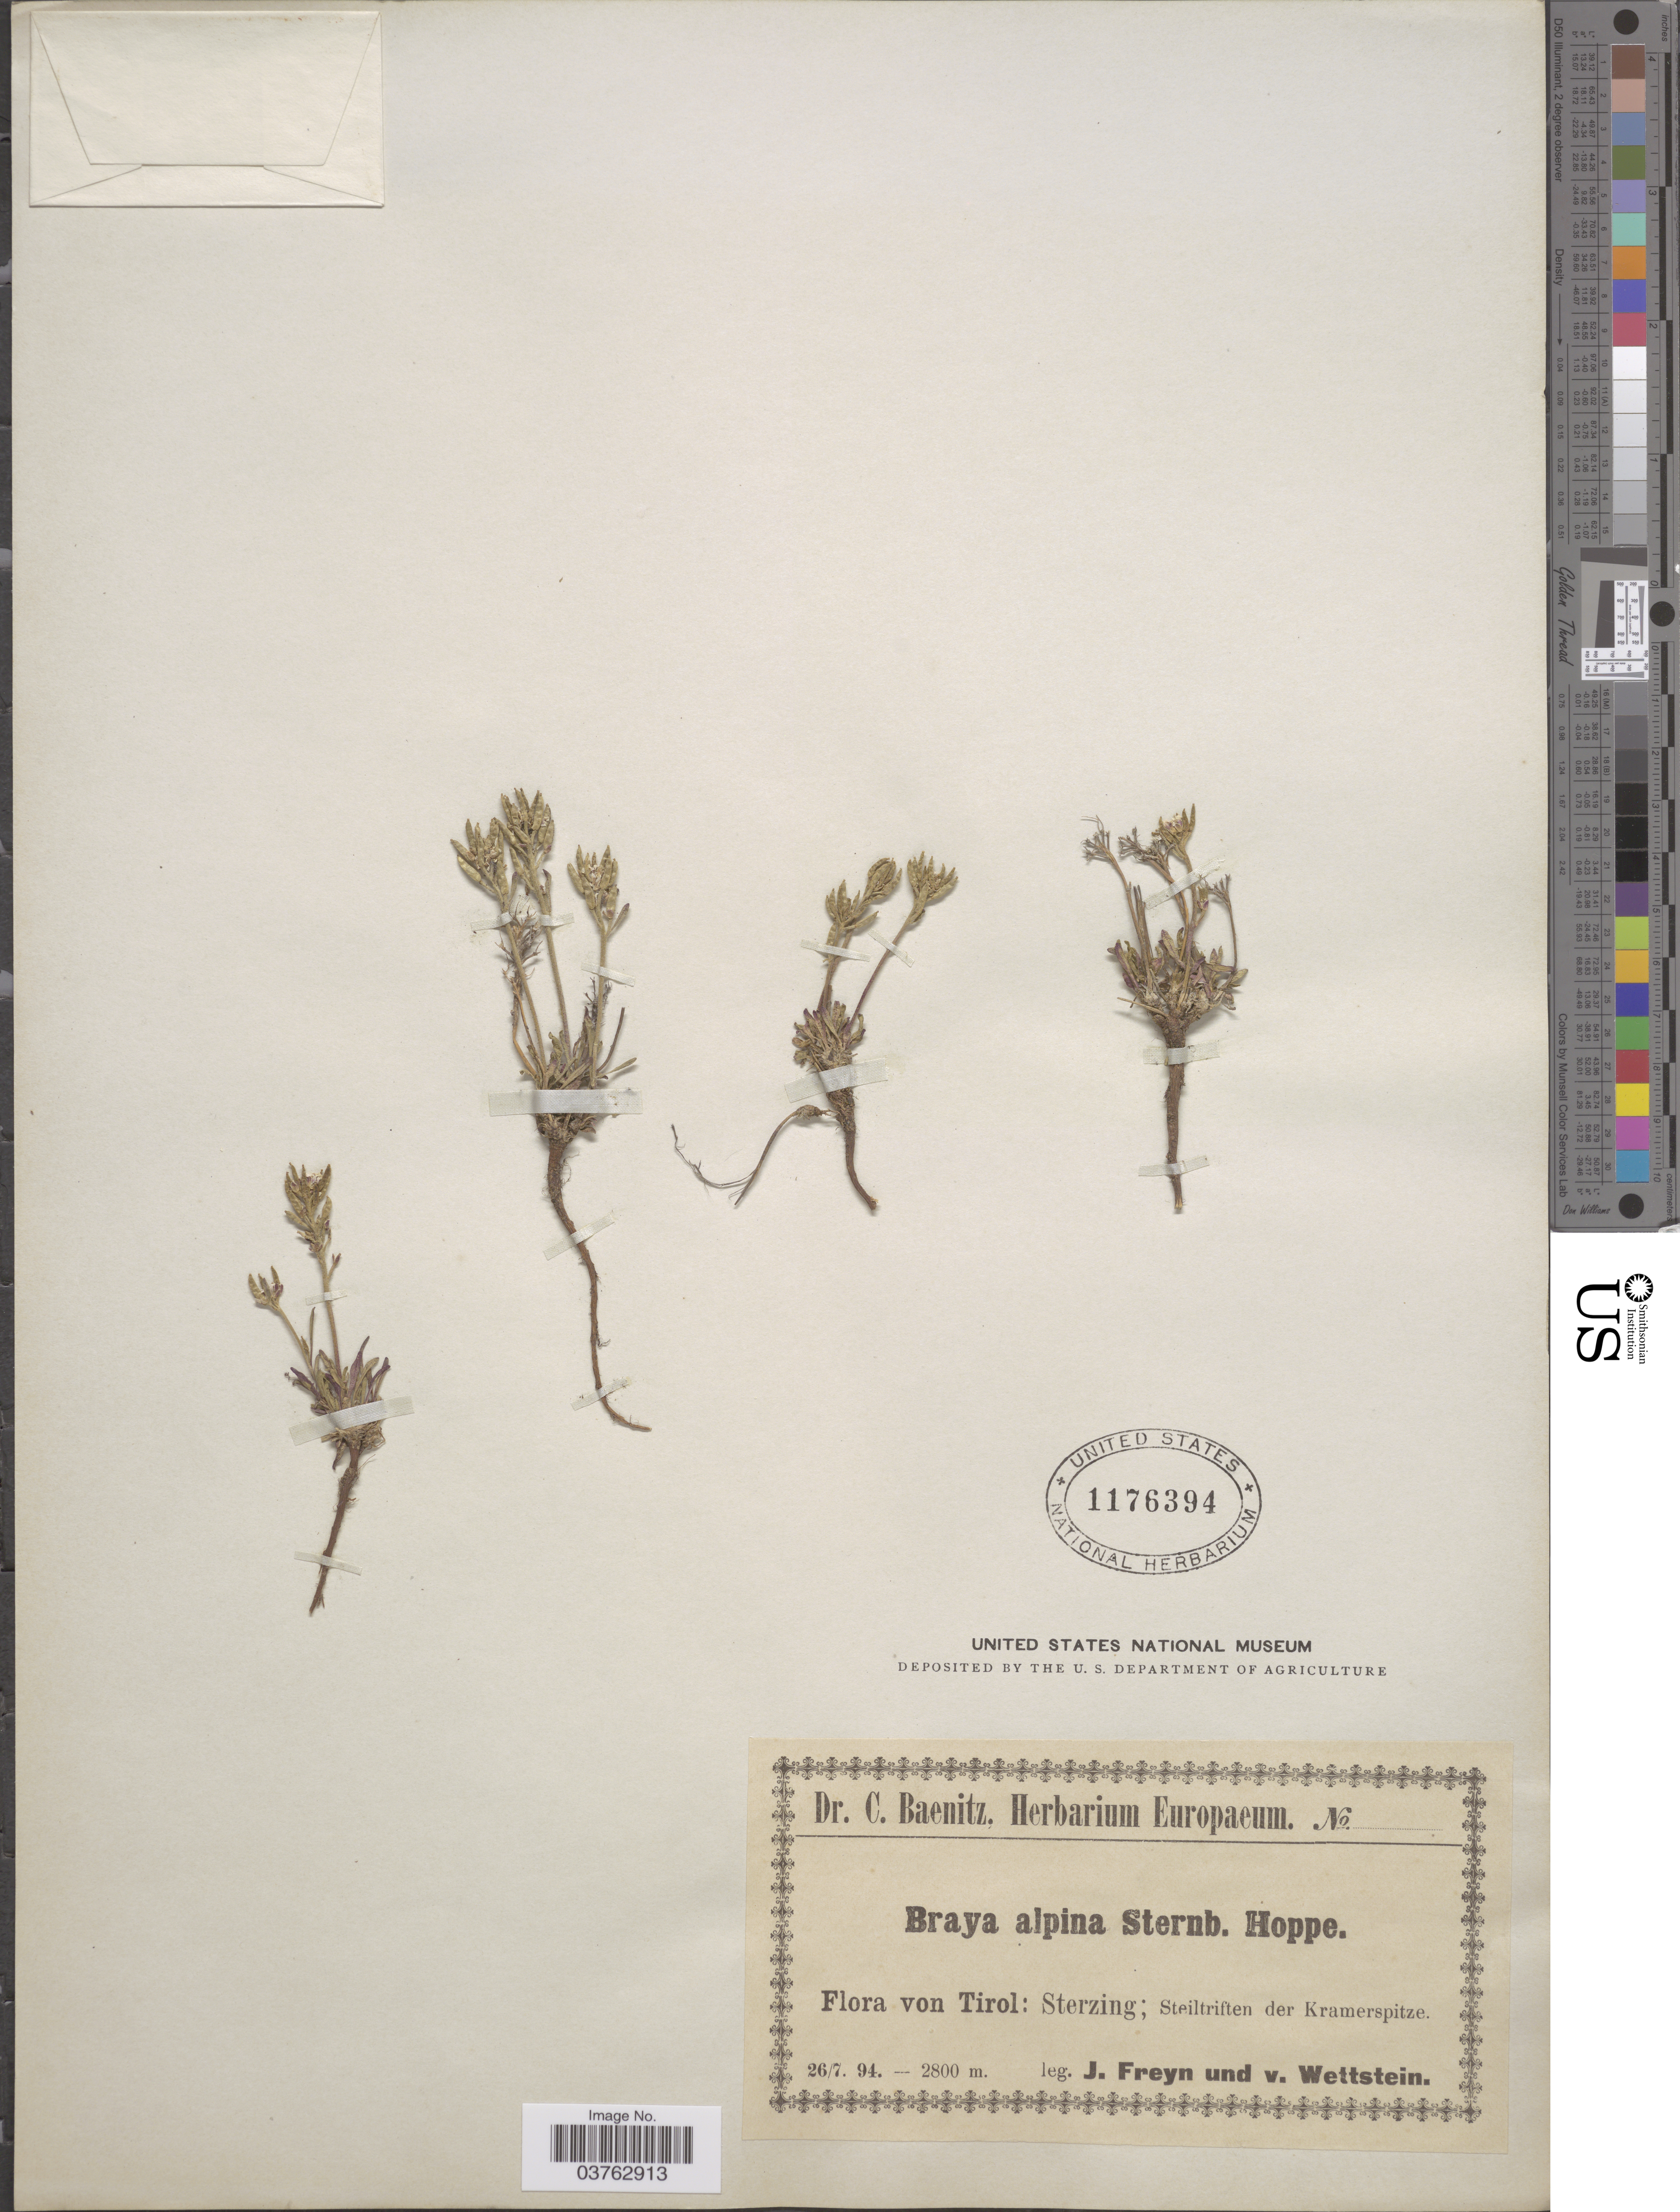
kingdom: Plantae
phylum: Tracheophyta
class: Magnoliopsida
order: Brassicales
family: Brassicaceae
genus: Braya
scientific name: Braya alpina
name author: Sternb. & Hoppe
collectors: J. Freyn & Wettstein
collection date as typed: Transcribed d/m/y: 26/7/94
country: Italy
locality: Tirol: Sterzing; Steiltriften der Kramerspitze.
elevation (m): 2800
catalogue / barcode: US 1176394